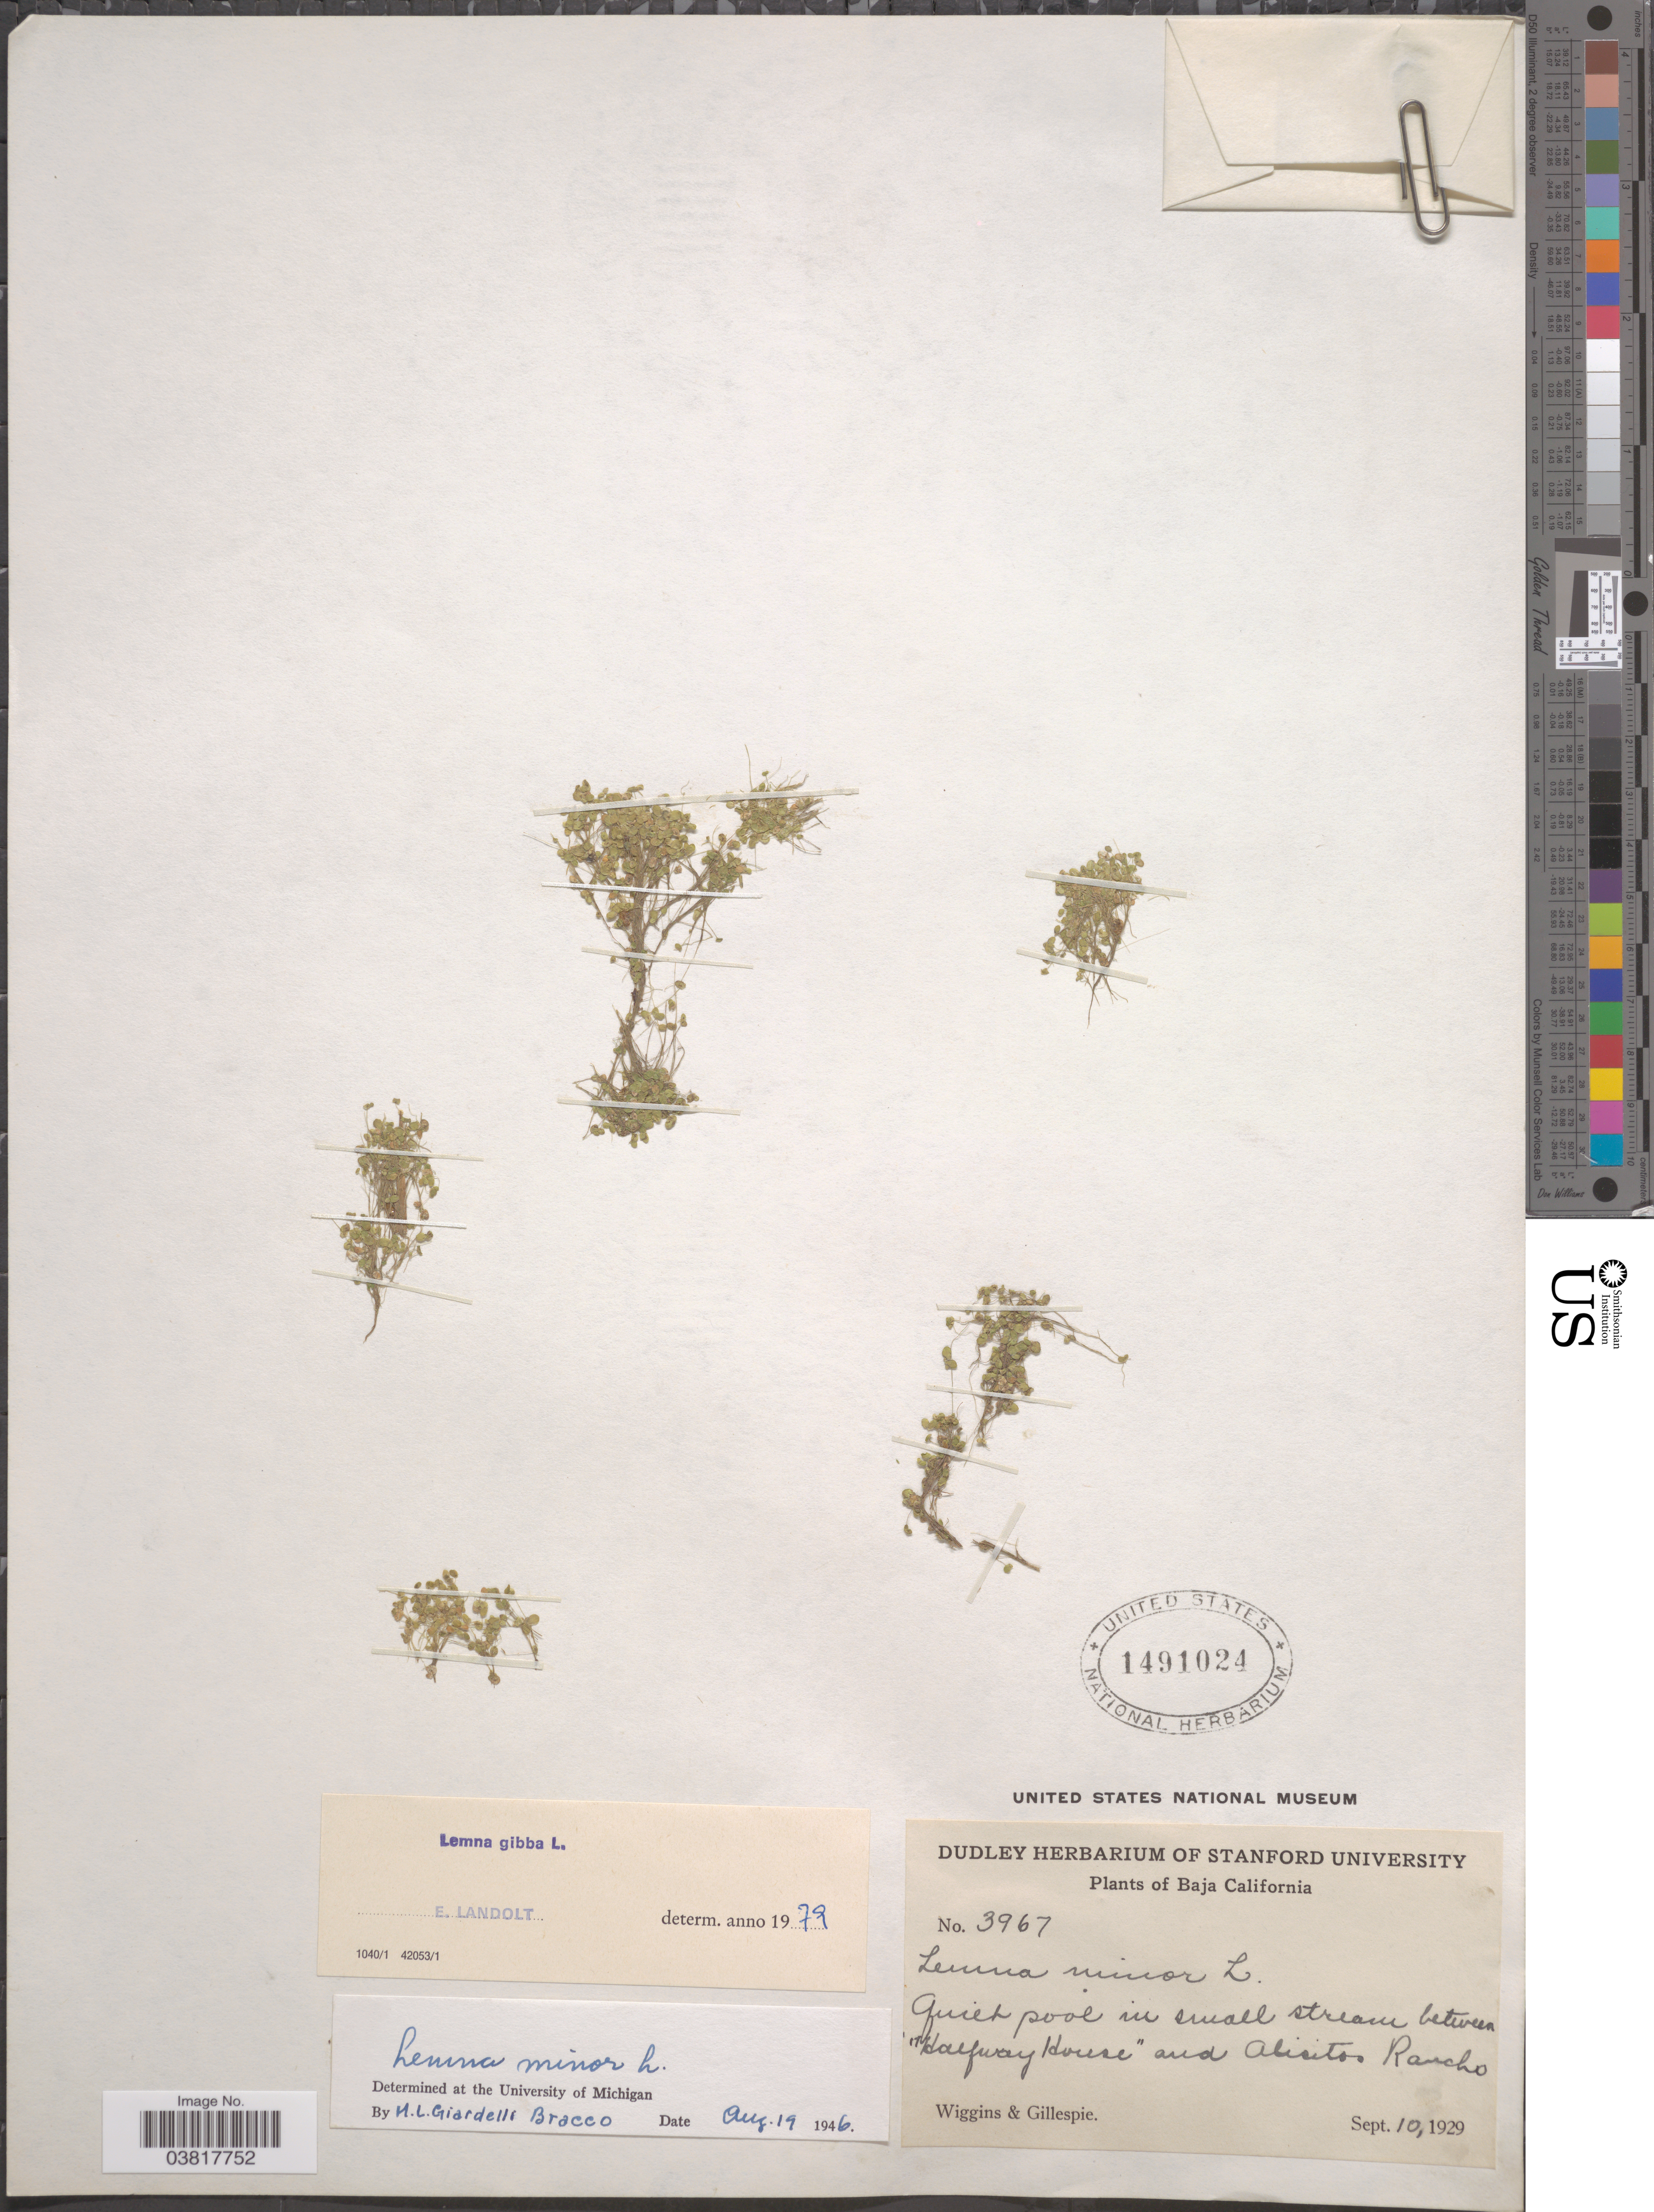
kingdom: Plantae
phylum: Tracheophyta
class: Liliopsida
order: Alismatales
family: Araceae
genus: Lemna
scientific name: Lemna gibba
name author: L.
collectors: -- Wiggins & -- Gillespie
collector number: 3967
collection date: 1929-09-10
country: Mexico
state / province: Baja California Norte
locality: In small stream between "Halfway House" and Alisitos Rancho.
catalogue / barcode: US 1491024